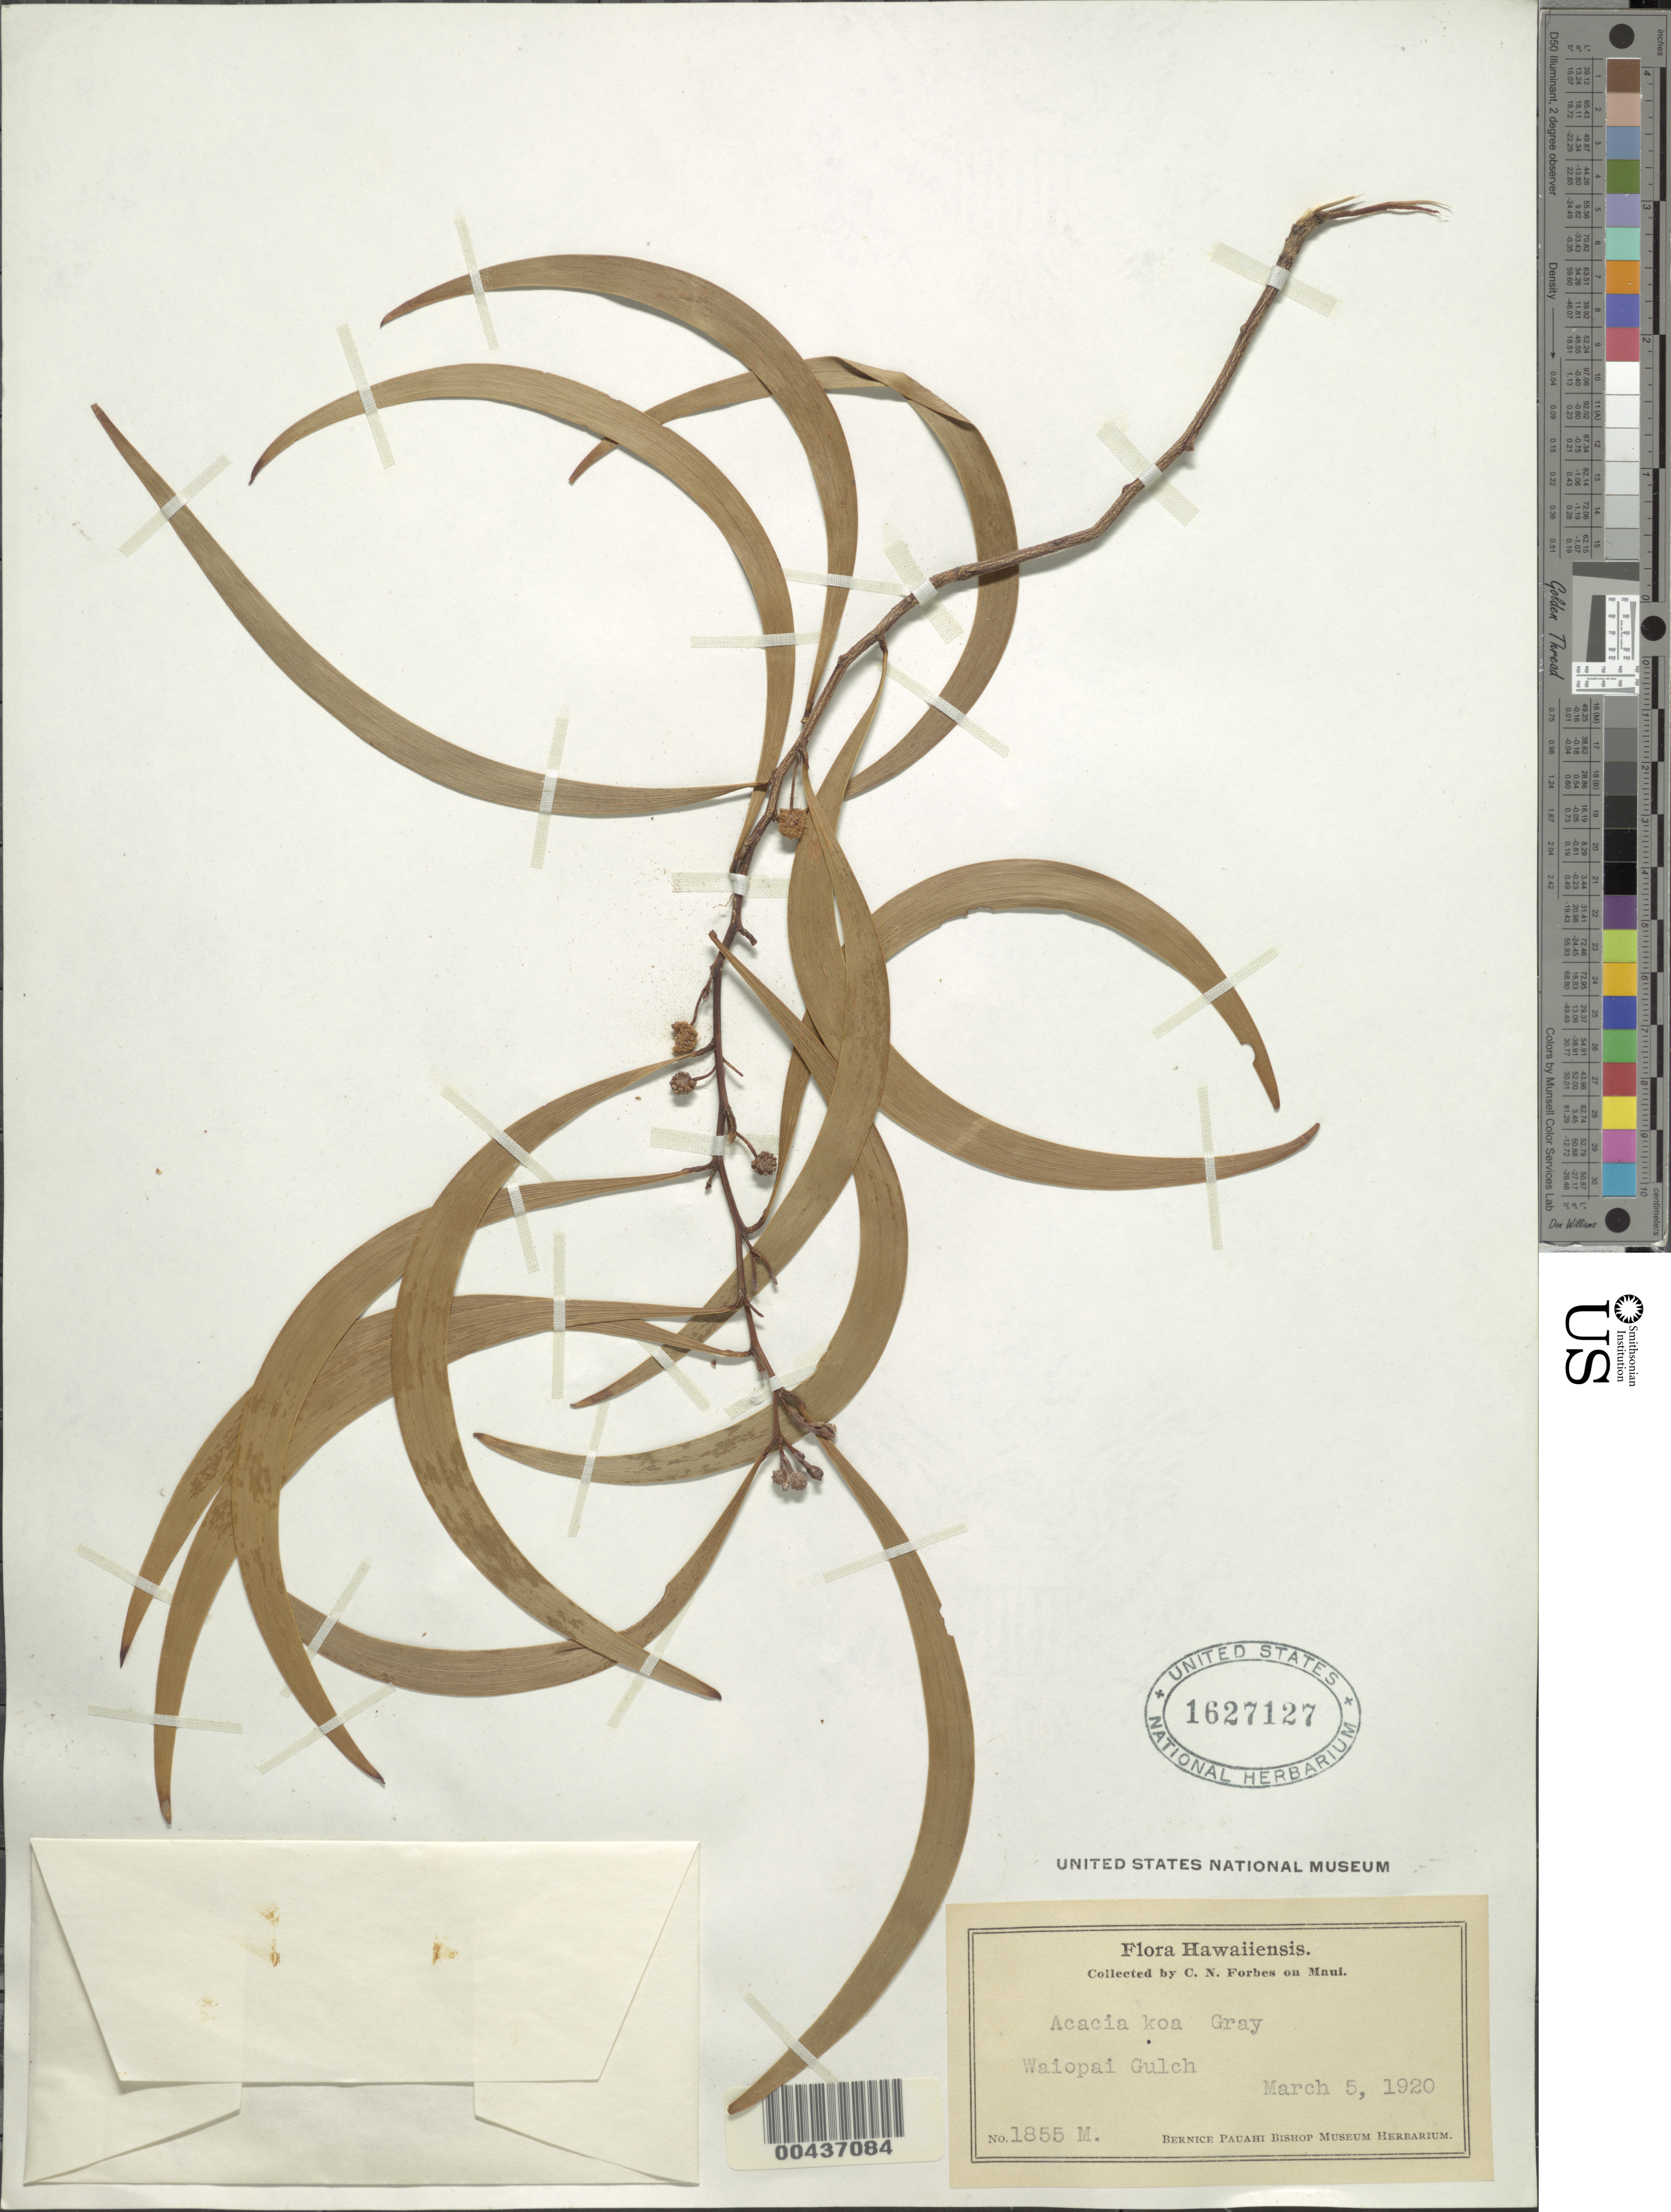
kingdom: Plantae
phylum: Tracheophyta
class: Magnoliopsida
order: Fabales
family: Fabaceae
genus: Acacia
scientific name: Acacia koa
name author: A. Gray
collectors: C. N. Forbes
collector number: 1855.M.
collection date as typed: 5 Mar 1920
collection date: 1920-03-05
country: United States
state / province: Hawaii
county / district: Maui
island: Maui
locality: Waiopai Gulch, Maui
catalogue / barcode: US 1627127